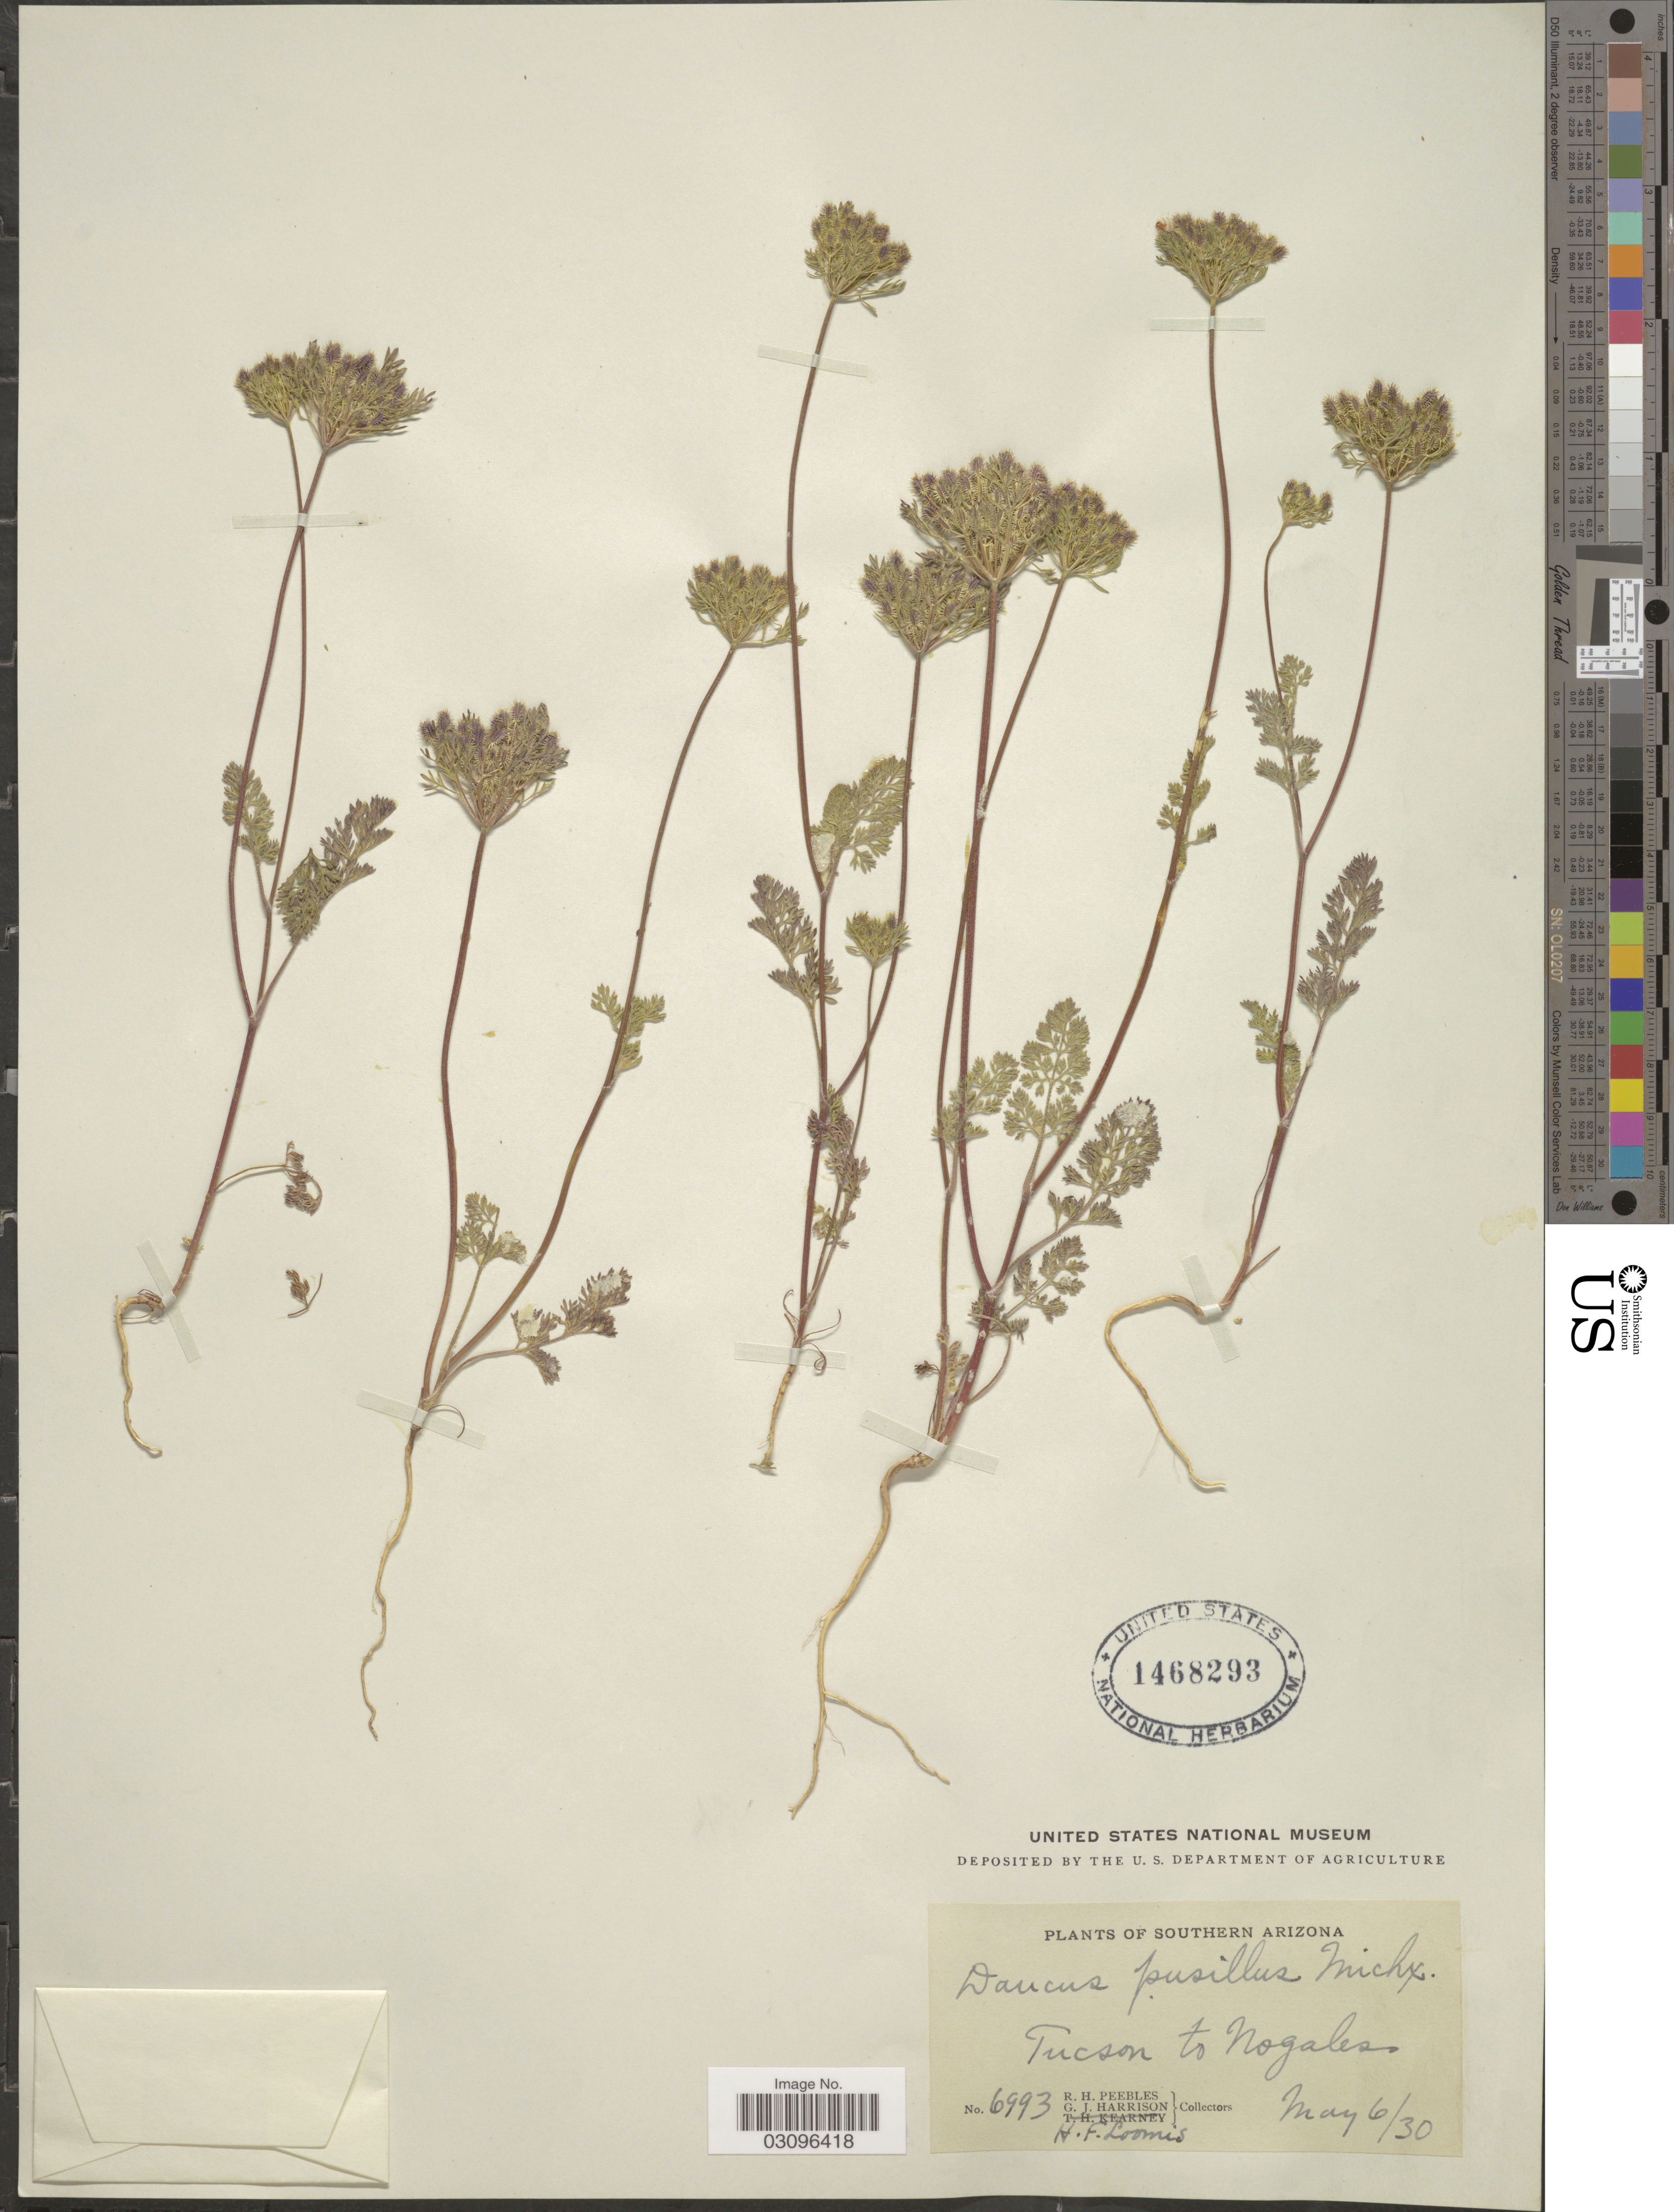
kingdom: Plantae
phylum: Tracheophyta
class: Magnoliopsida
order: Apiales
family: Apiaceae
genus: Daucus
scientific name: Daucus pusillus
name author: Michx.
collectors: R. H. Peebles, G. J. Harrison & H. F. Loomis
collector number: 6993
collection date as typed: Transcribed d/m/y: 6/5/30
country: United States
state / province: Arizona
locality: Southern Arizona. Tucson to Nogales.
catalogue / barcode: US 1468293